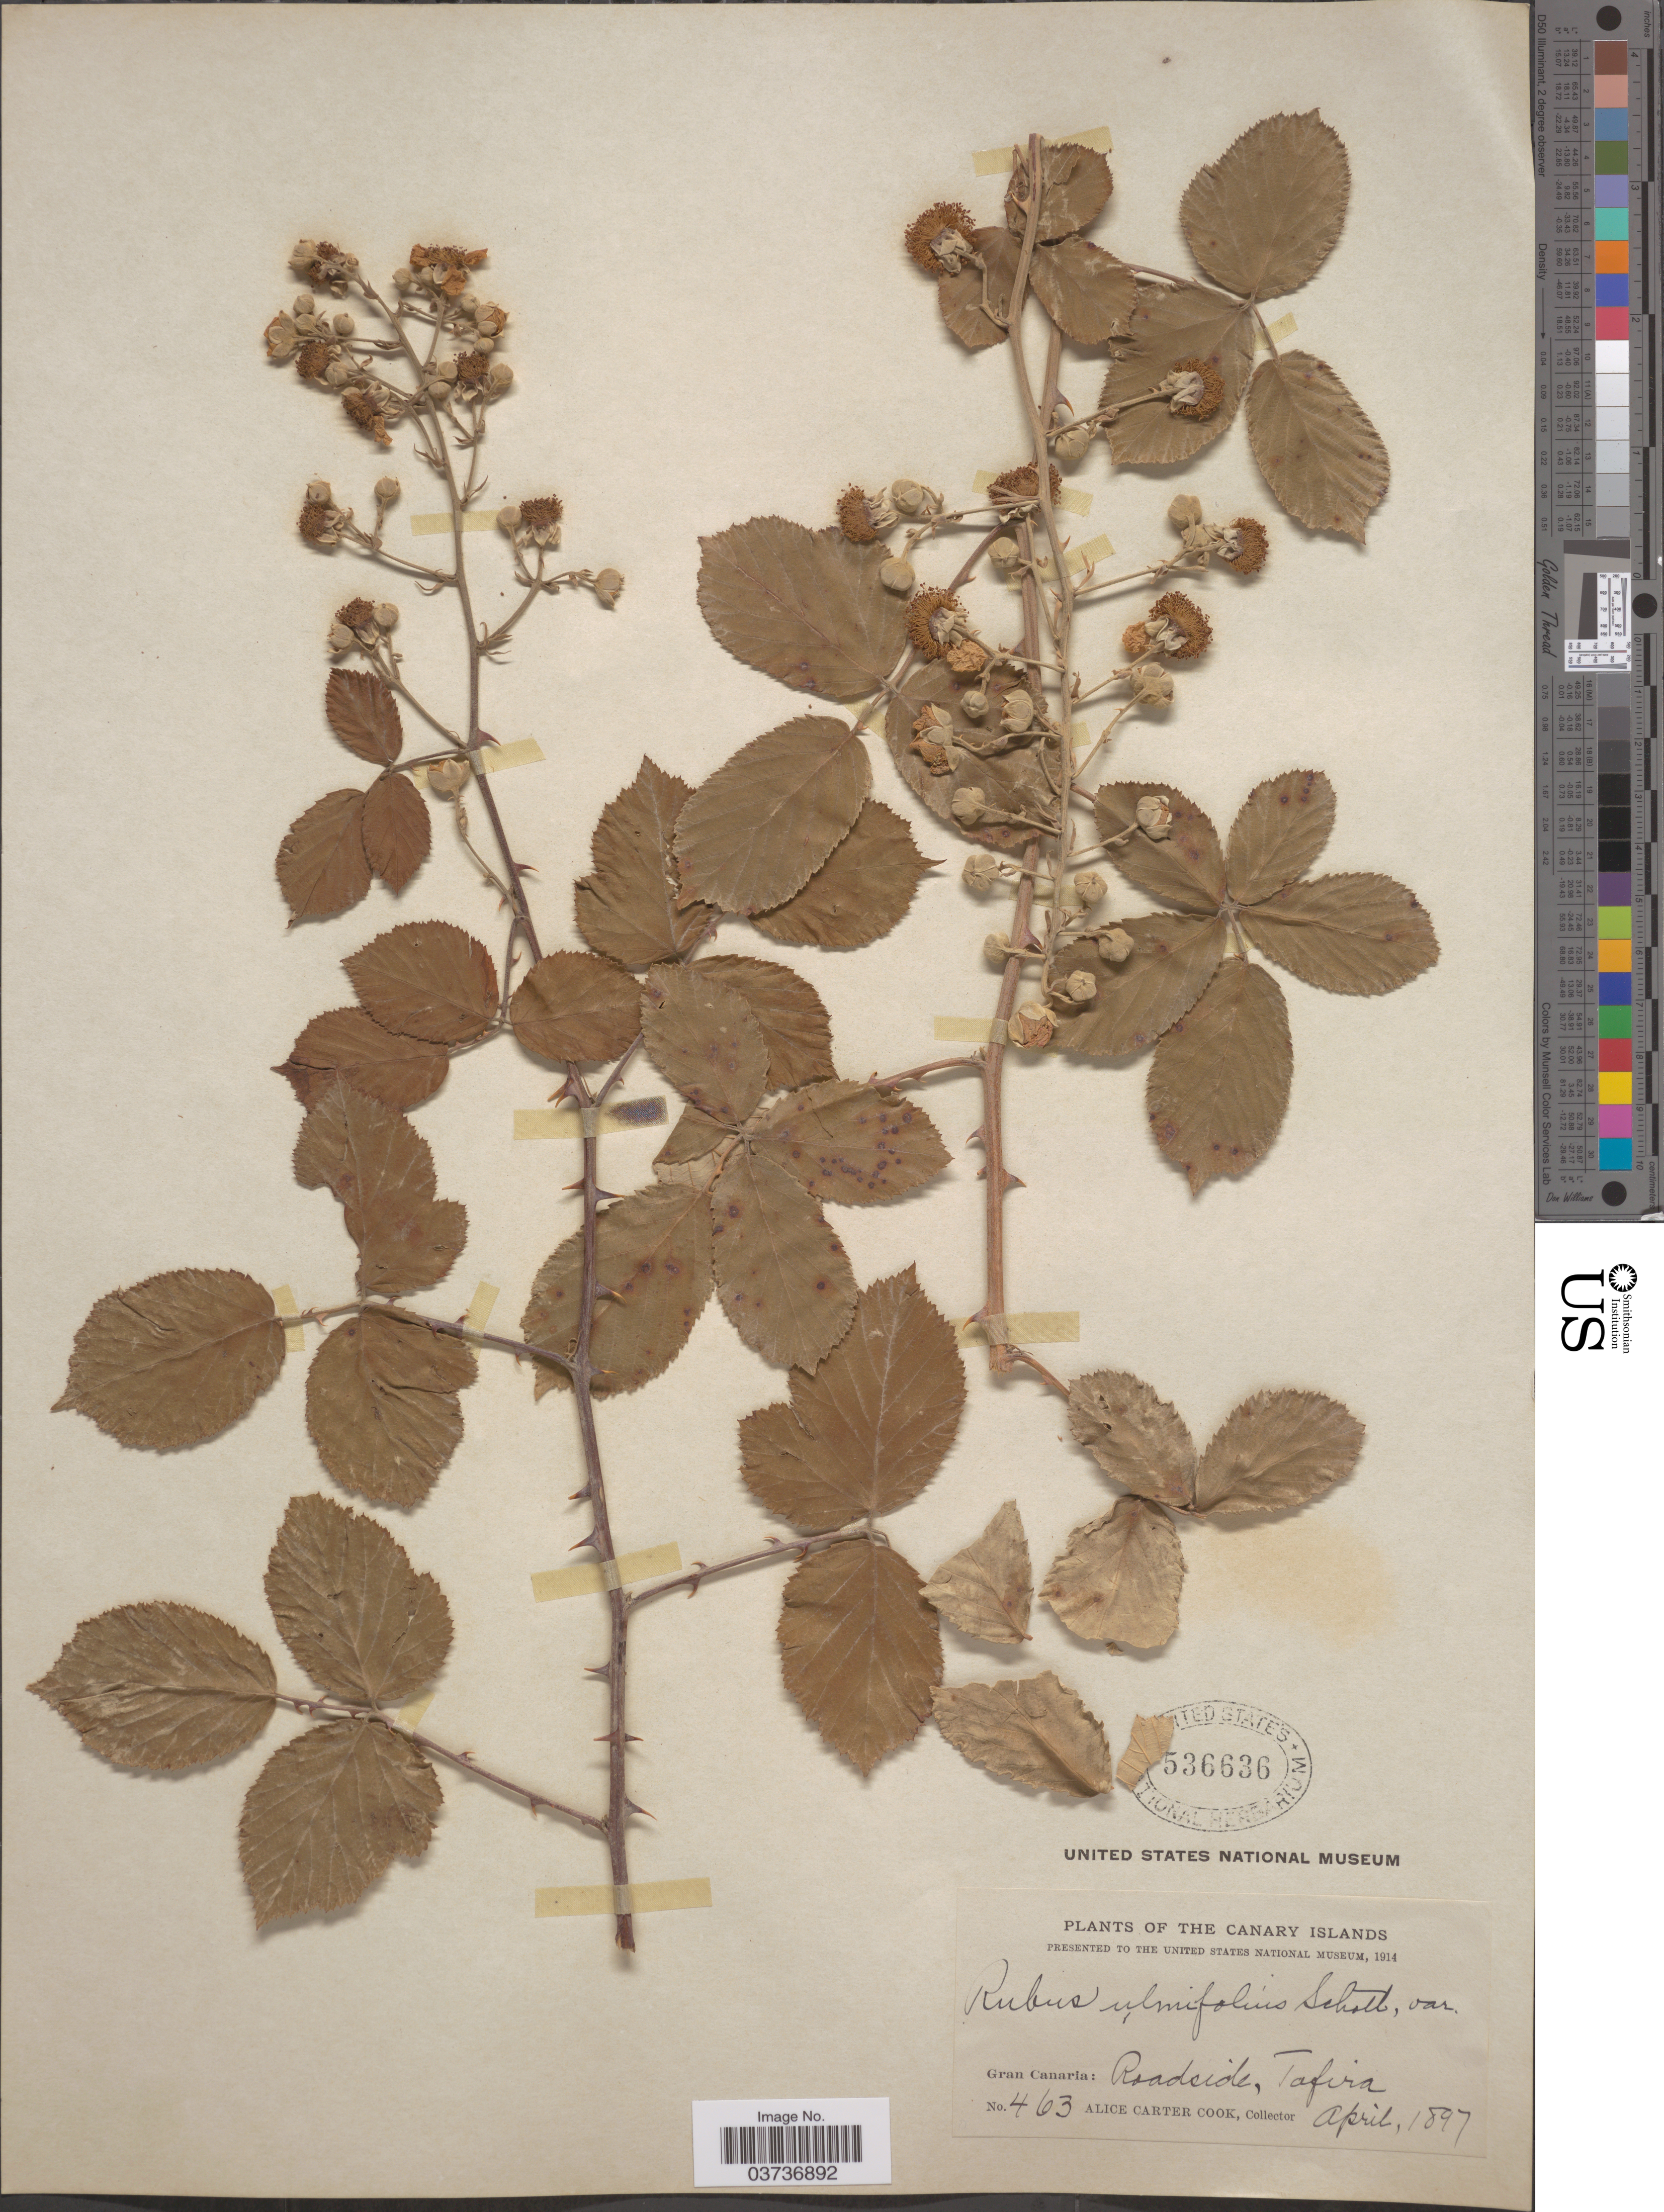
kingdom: Plantae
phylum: Tracheophyta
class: Magnoliopsida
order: Rosales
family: Rosaceae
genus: Rubus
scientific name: Rubus ulmifolius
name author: Schott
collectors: Alice C. Cook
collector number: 463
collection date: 1897-04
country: Spain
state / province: Canarias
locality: The Canary Islands. Gran Canaria: Roadside, Tafira.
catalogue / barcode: US 536636